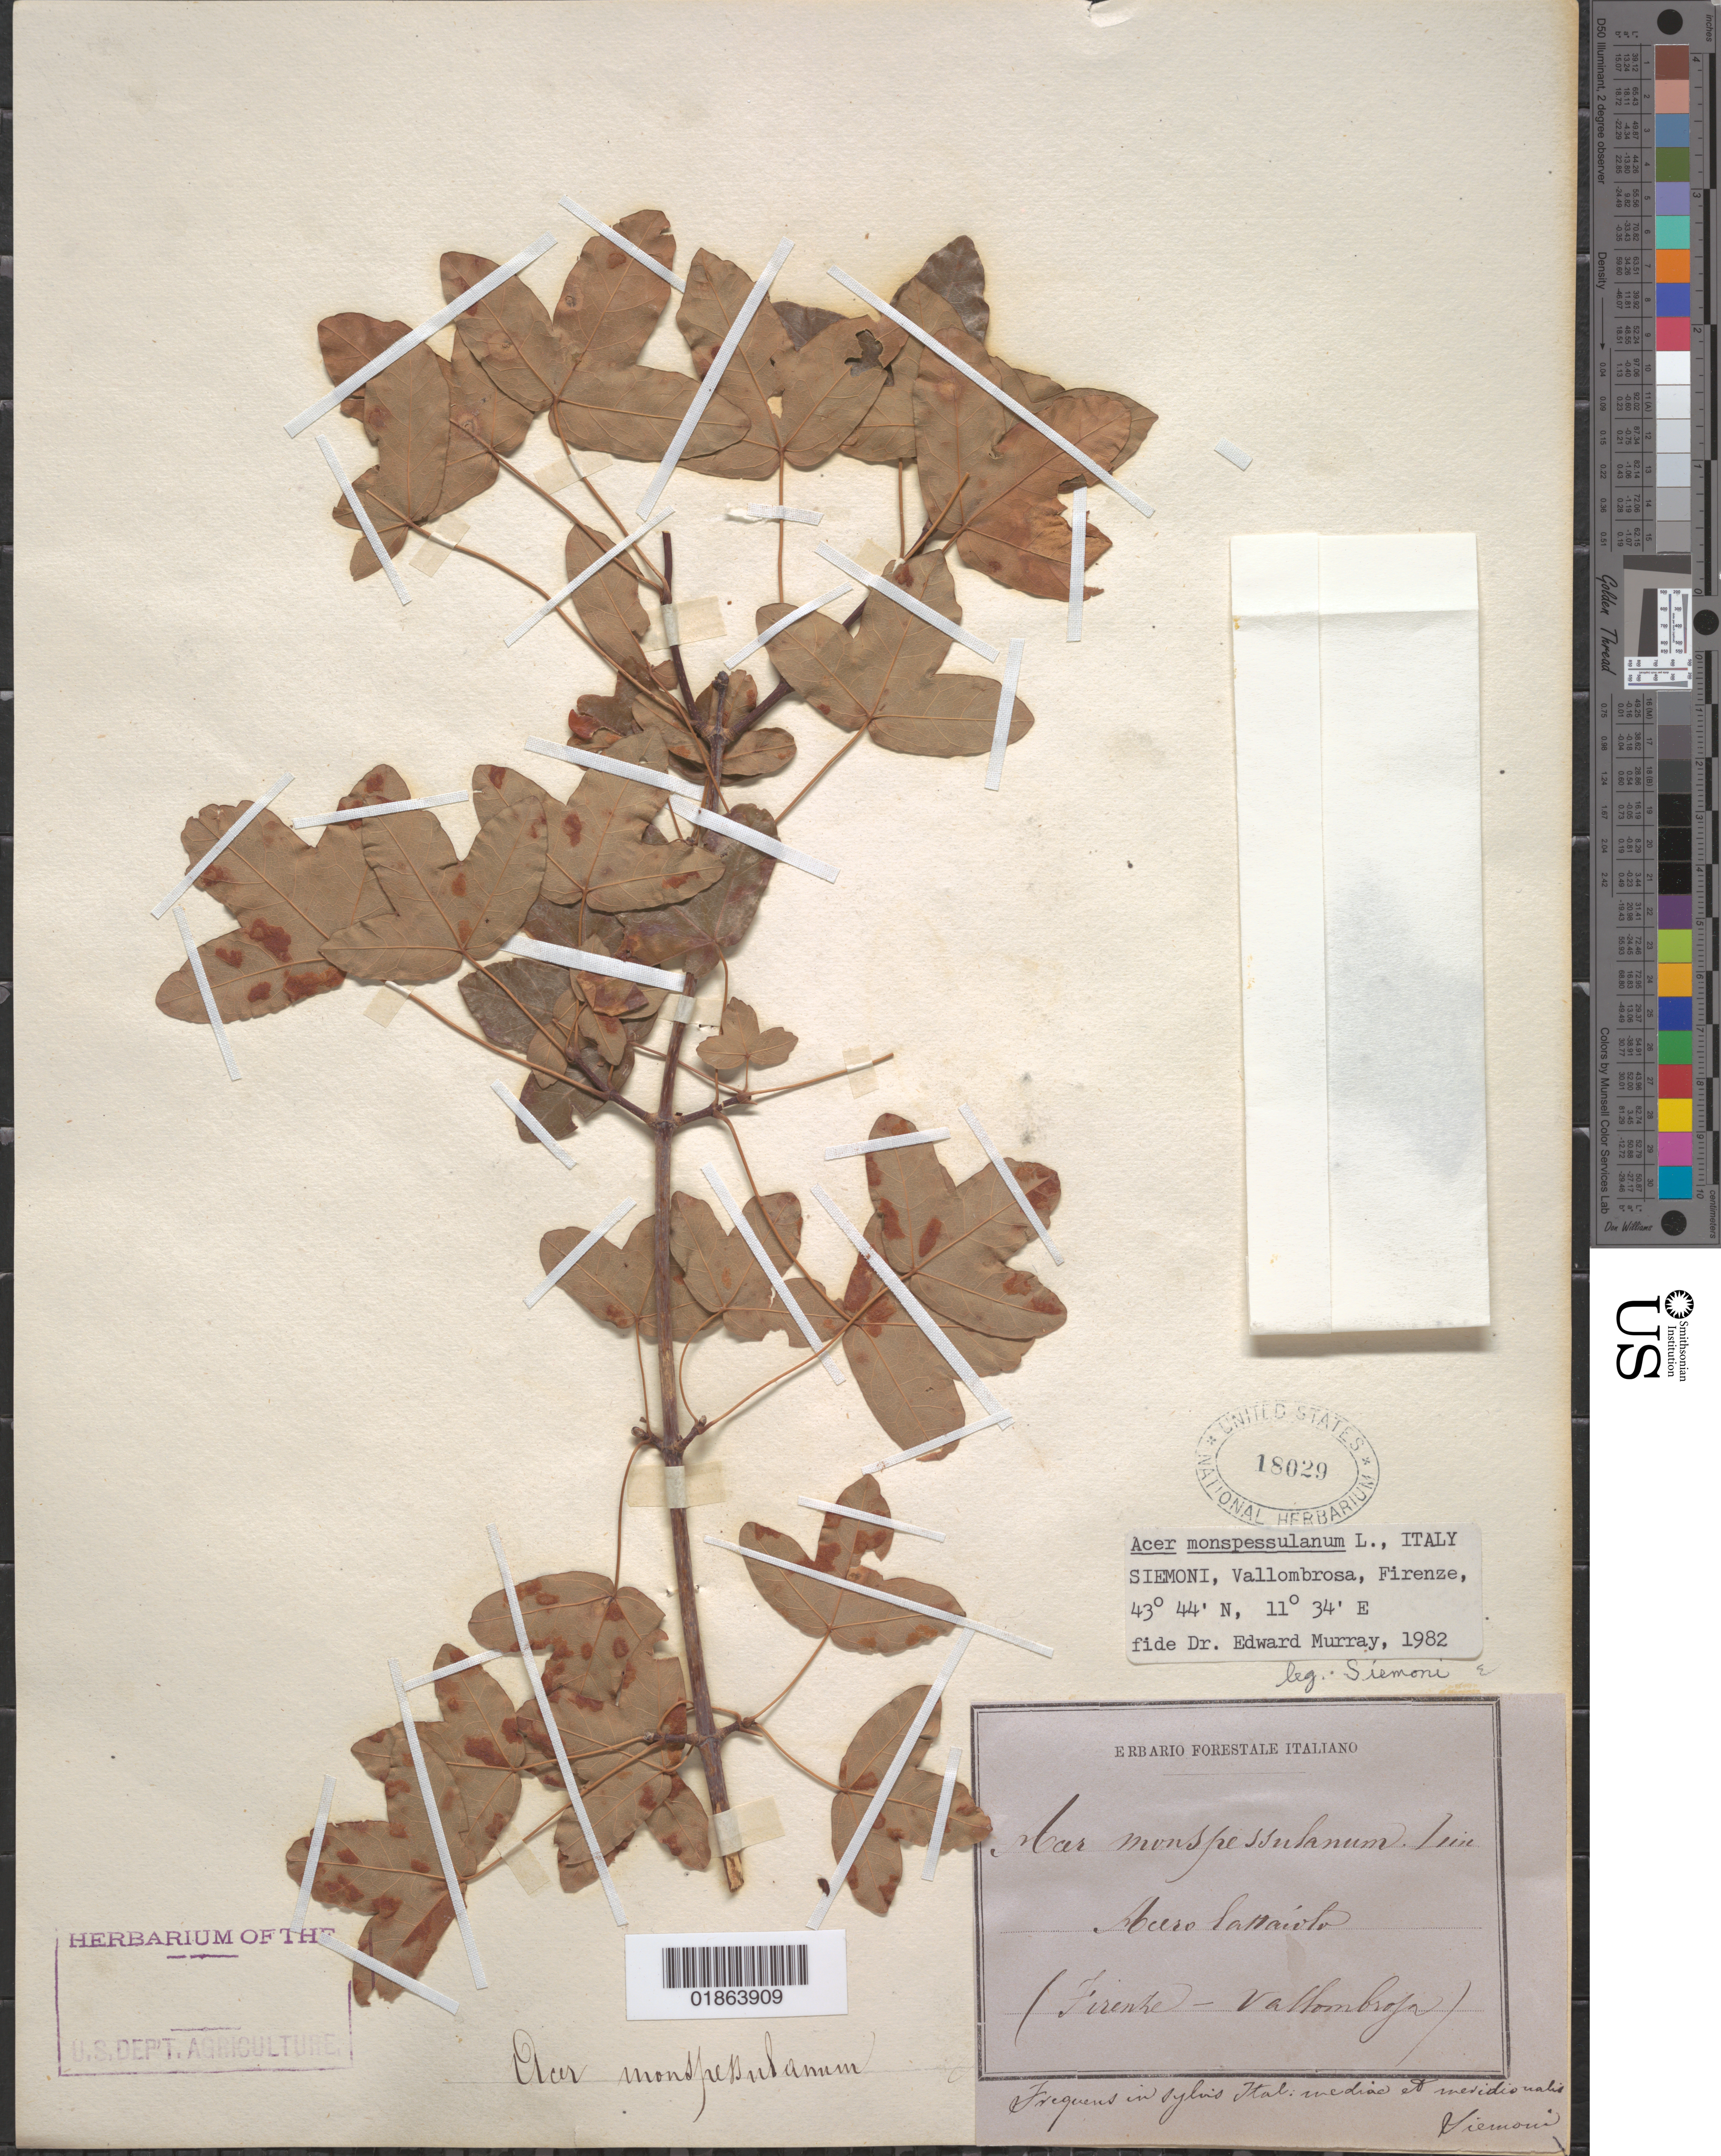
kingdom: Plantae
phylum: Tracheophyta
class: Magnoliopsida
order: Sapindales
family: Sapindaceae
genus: Acer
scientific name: Acer monspessulanum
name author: L.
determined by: Murray, Edward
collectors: G. Siemoni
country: Italy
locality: Firenze [Florence], Vallombrosa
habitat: In sylvis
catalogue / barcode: US 18029